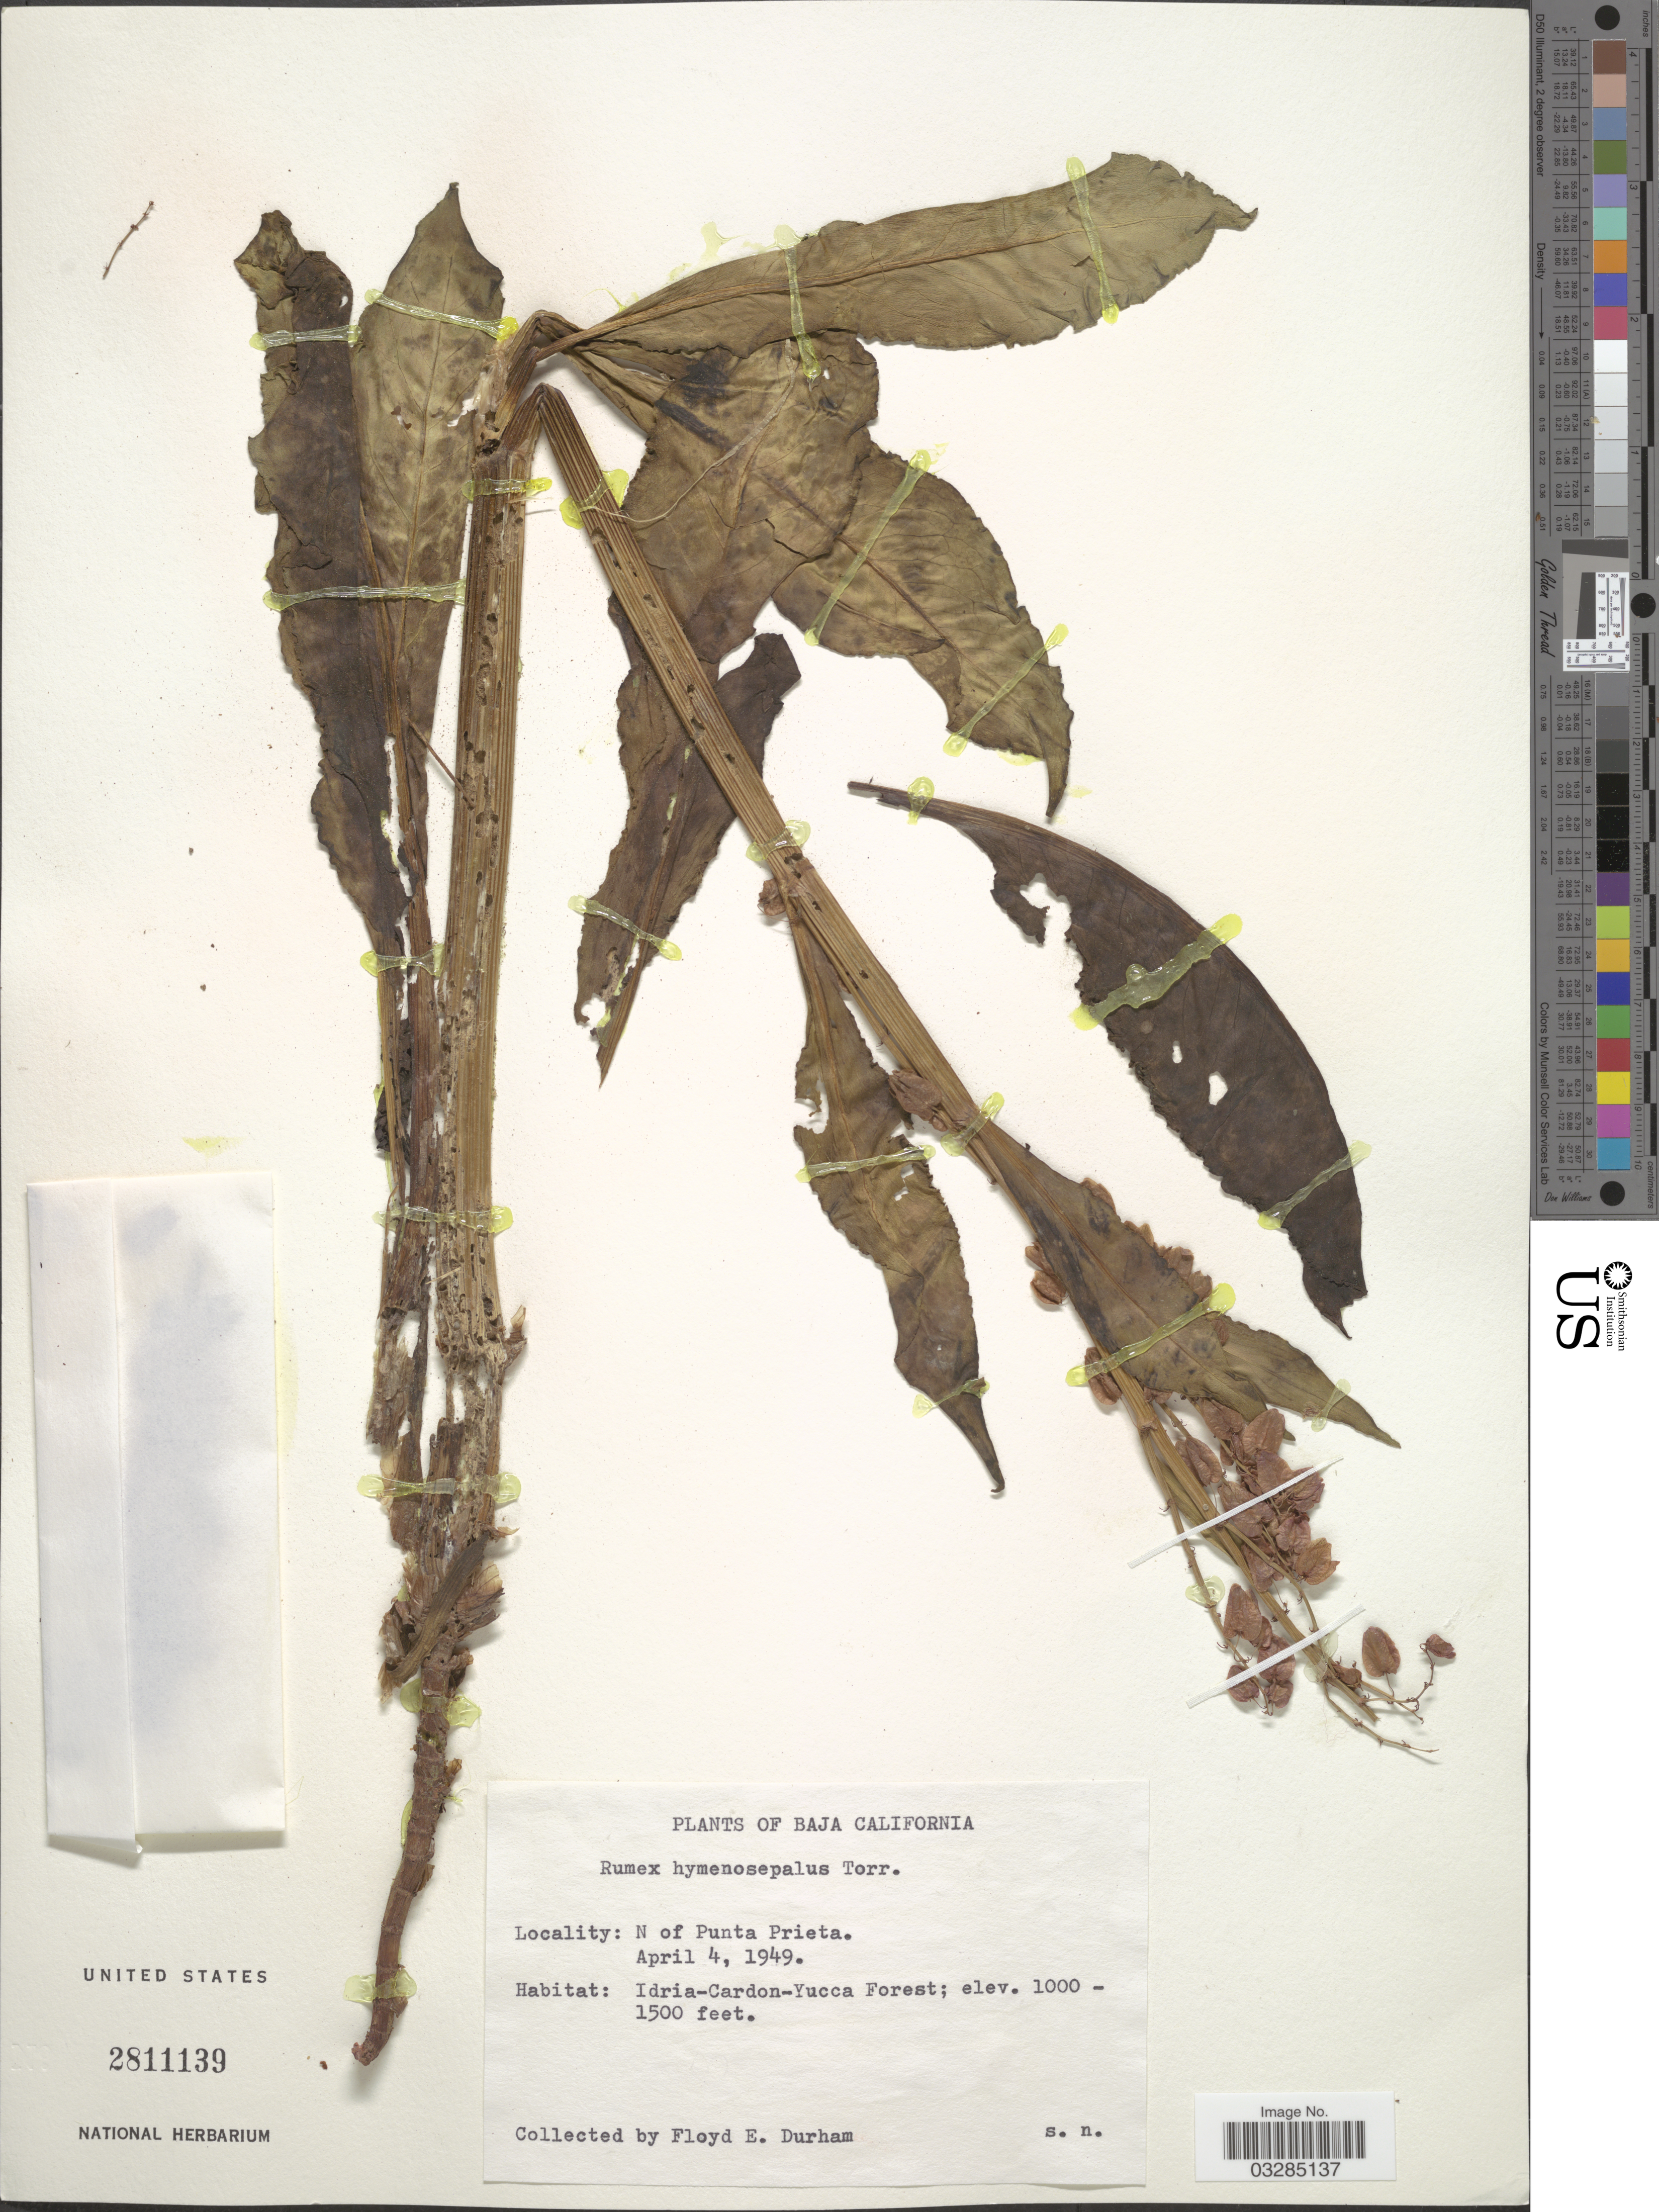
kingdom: Plantae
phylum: Tracheophyta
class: Magnoliopsida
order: Caryophyllales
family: Polygonaceae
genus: Rumex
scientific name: Rumex hymenosepalus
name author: Torr.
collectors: F. Durham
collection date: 1949-04-04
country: Mexico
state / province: Baja California Norte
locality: N of Punta Prieta.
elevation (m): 305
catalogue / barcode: US 2811139